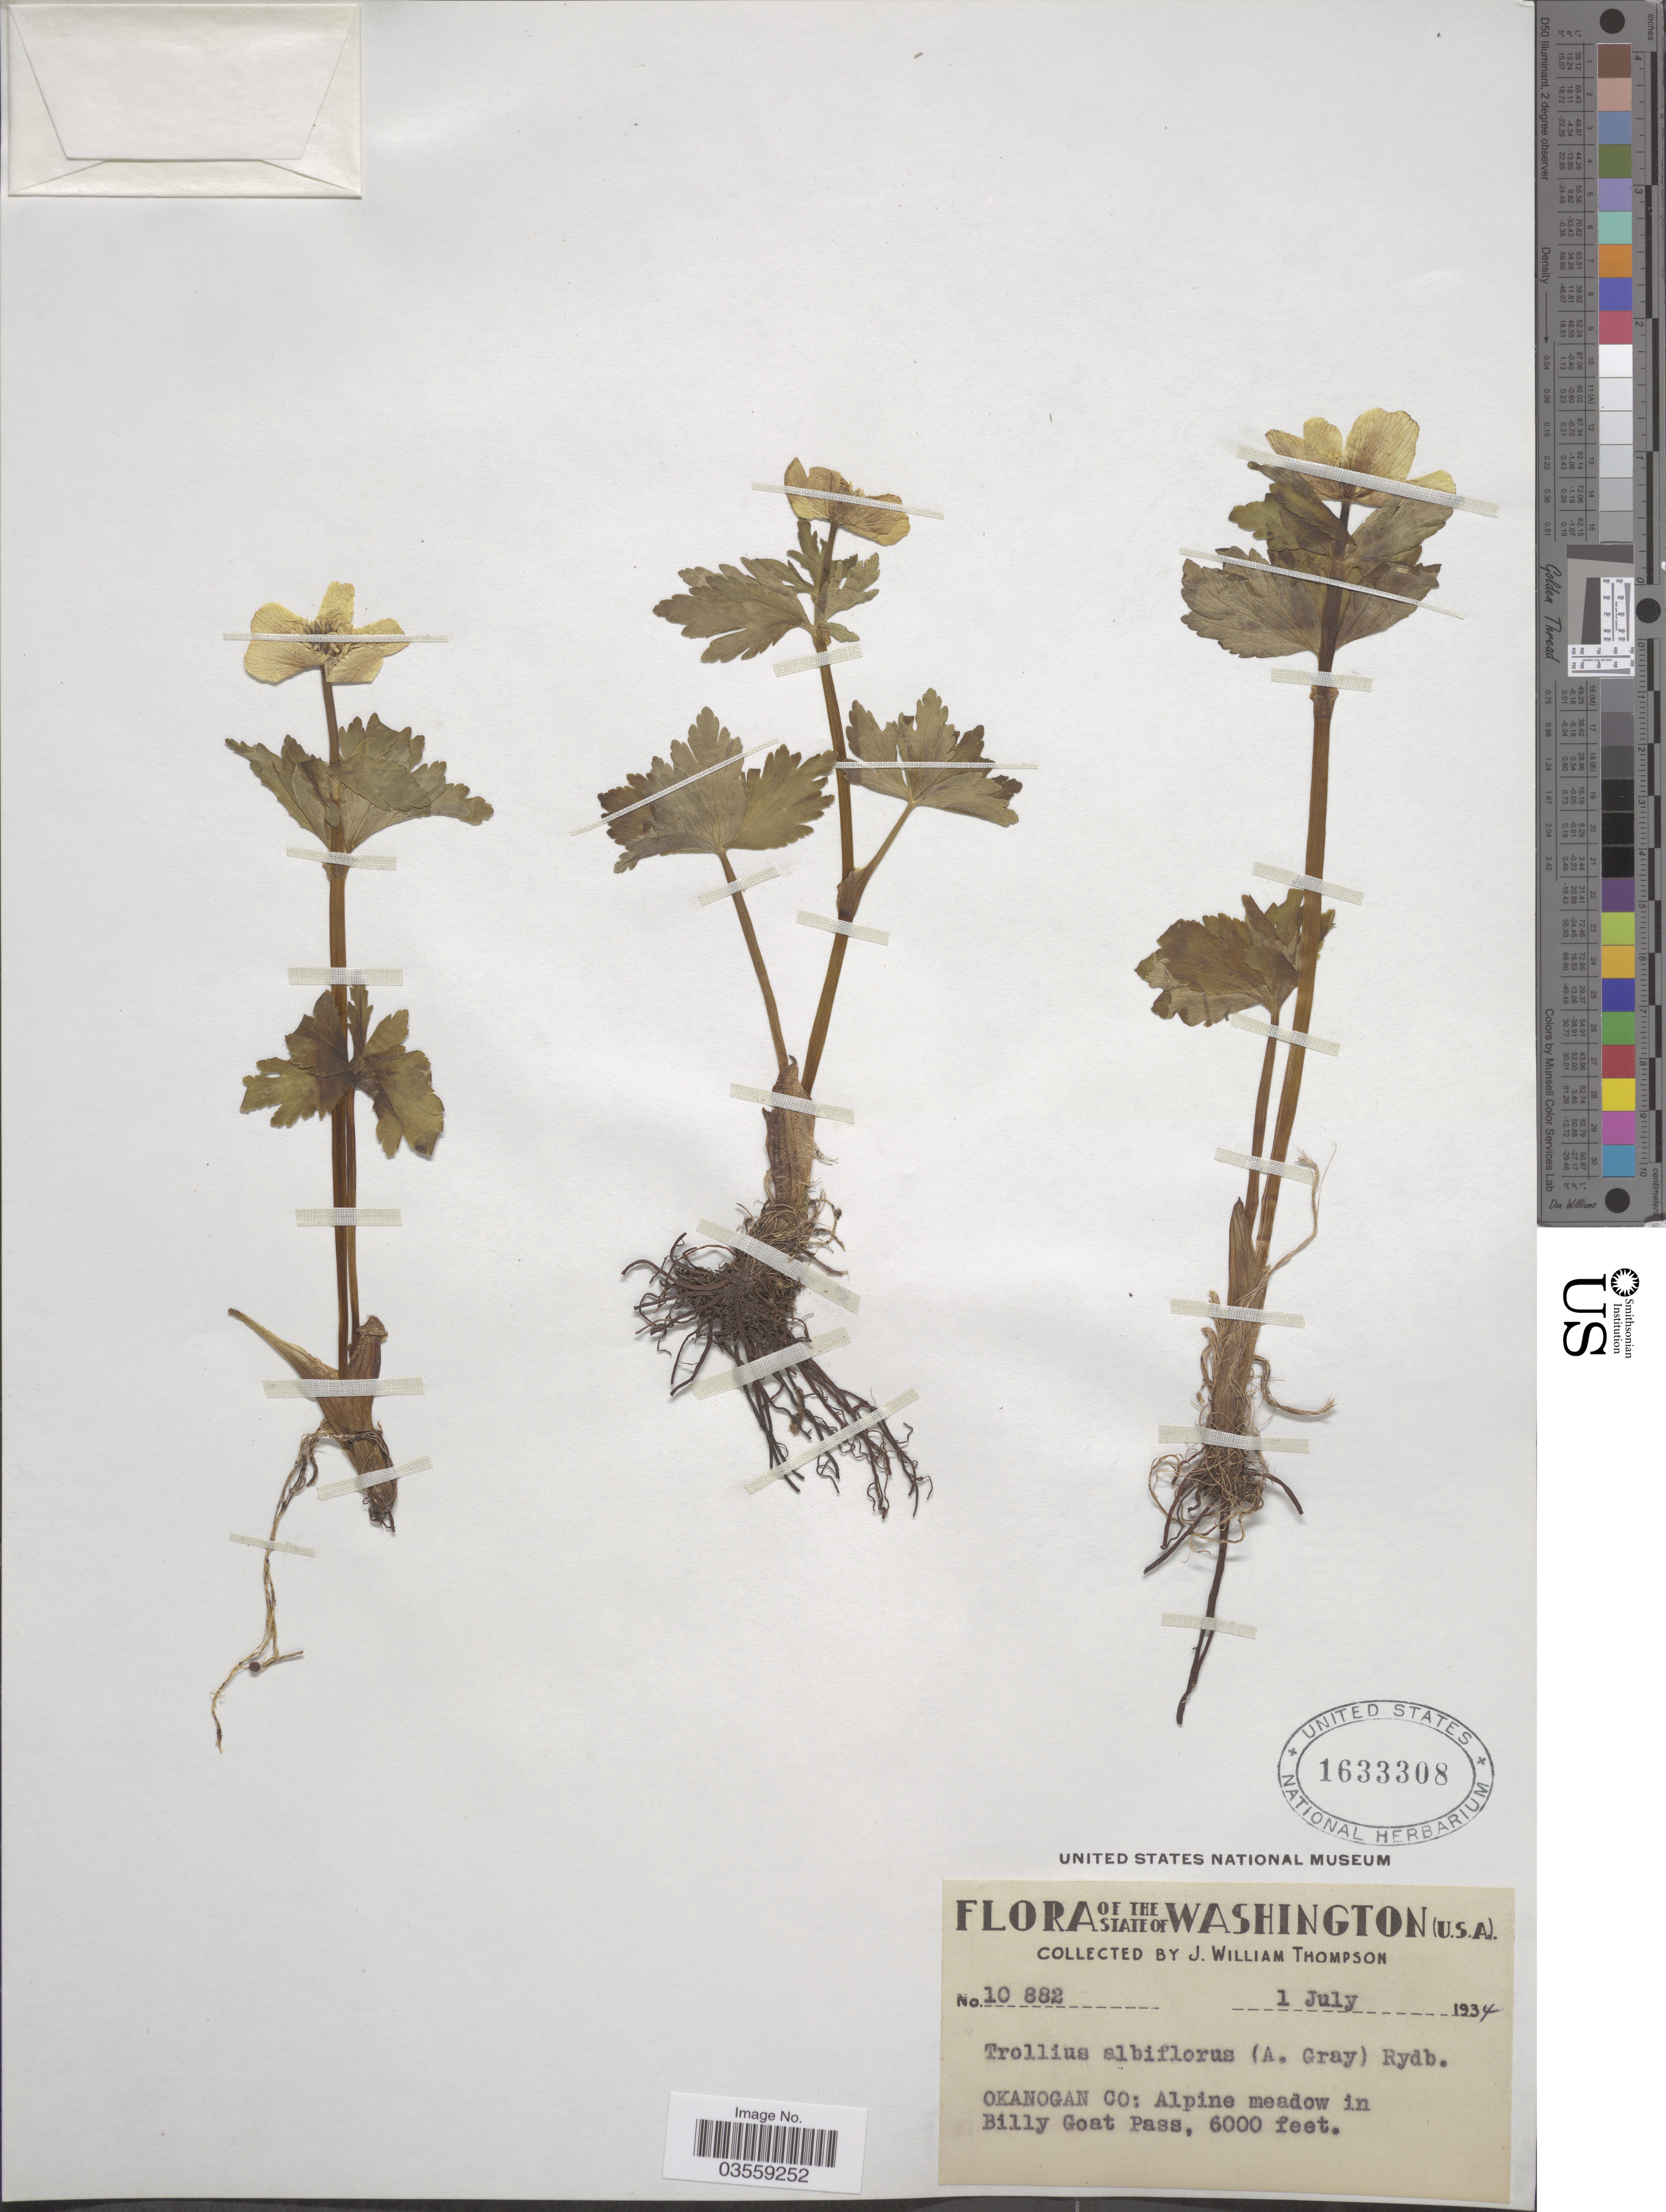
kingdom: Plantae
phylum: Tracheophyta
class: Magnoliopsida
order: Ranunculales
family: Ranunculaceae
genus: Trollius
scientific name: Trollius laxus var. albiflorus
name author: A. Gray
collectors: J. W. Thompson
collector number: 10882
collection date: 1934-07-01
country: United States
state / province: Washington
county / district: Okanogan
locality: U.S.A. Okanogan Co: Alpine meadow in Billy Goat Pass.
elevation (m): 1829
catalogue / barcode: US 1633308